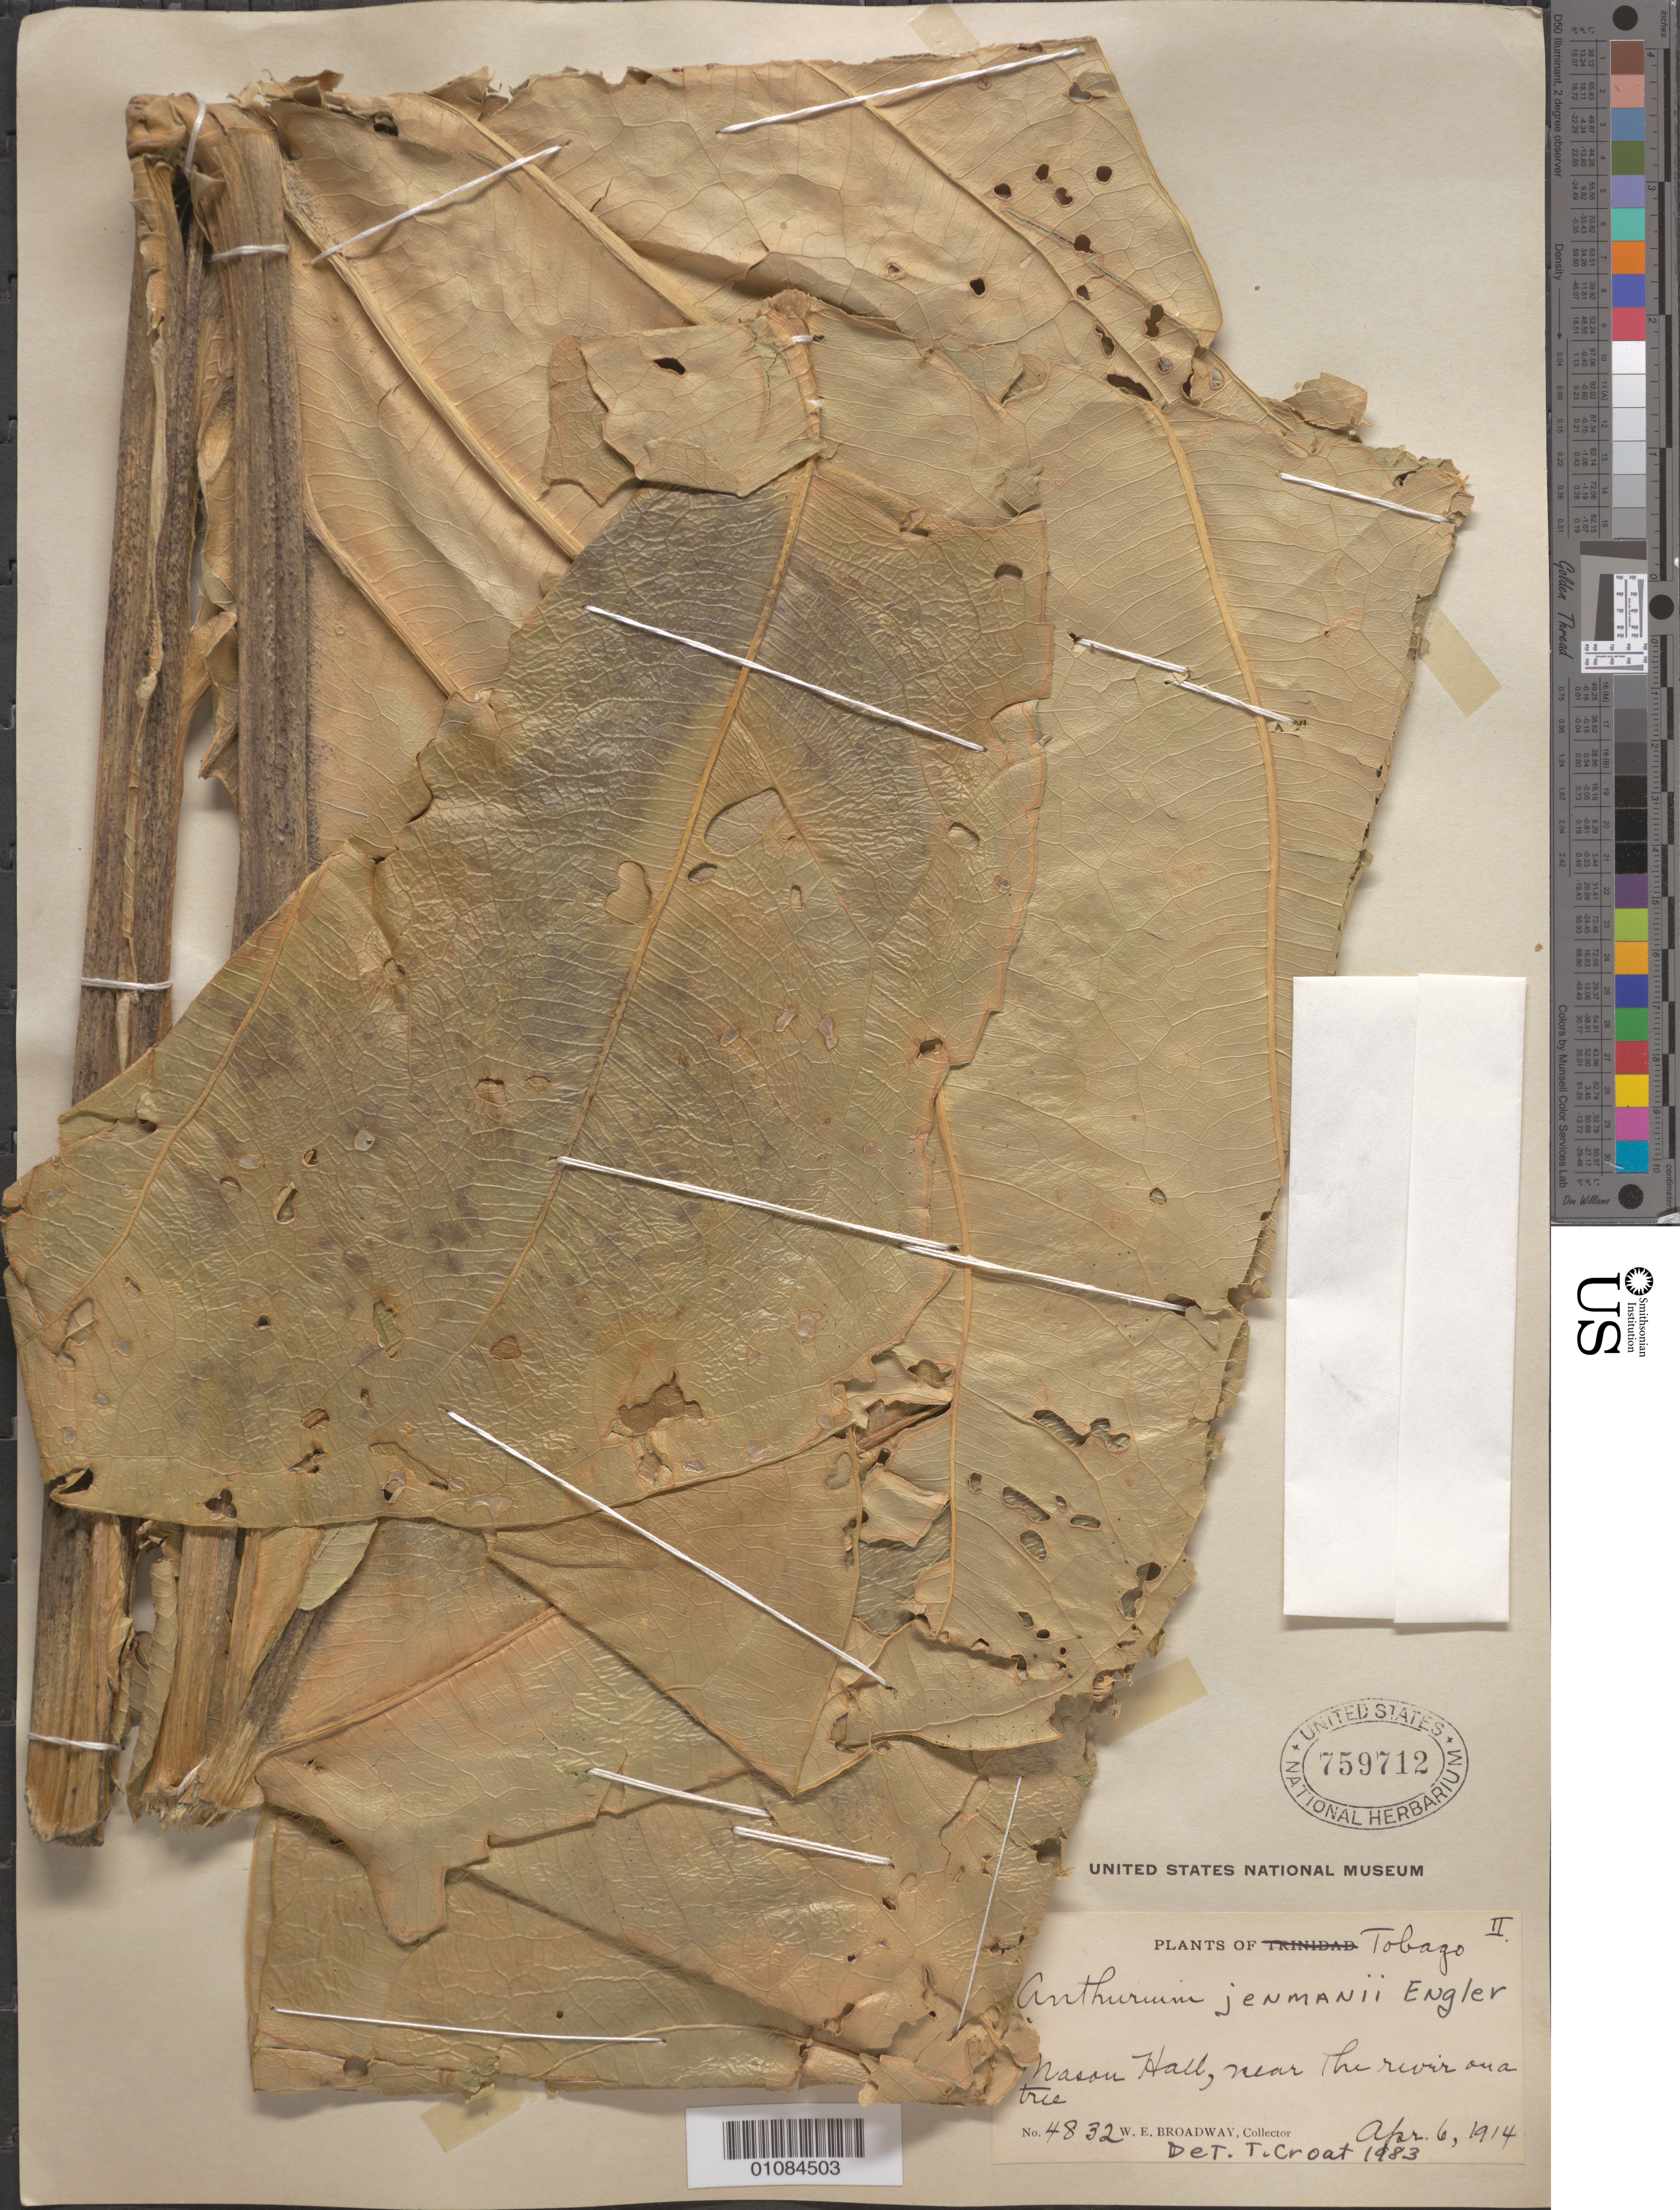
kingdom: Plantae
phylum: Tracheophyta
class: Liliopsida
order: Alismatales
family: Araceae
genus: Anthurium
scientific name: Anthurium jenmanii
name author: Engl.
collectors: W. E. Broadway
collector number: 4832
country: Trinidad and Tobago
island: Tobago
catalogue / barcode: US 759712